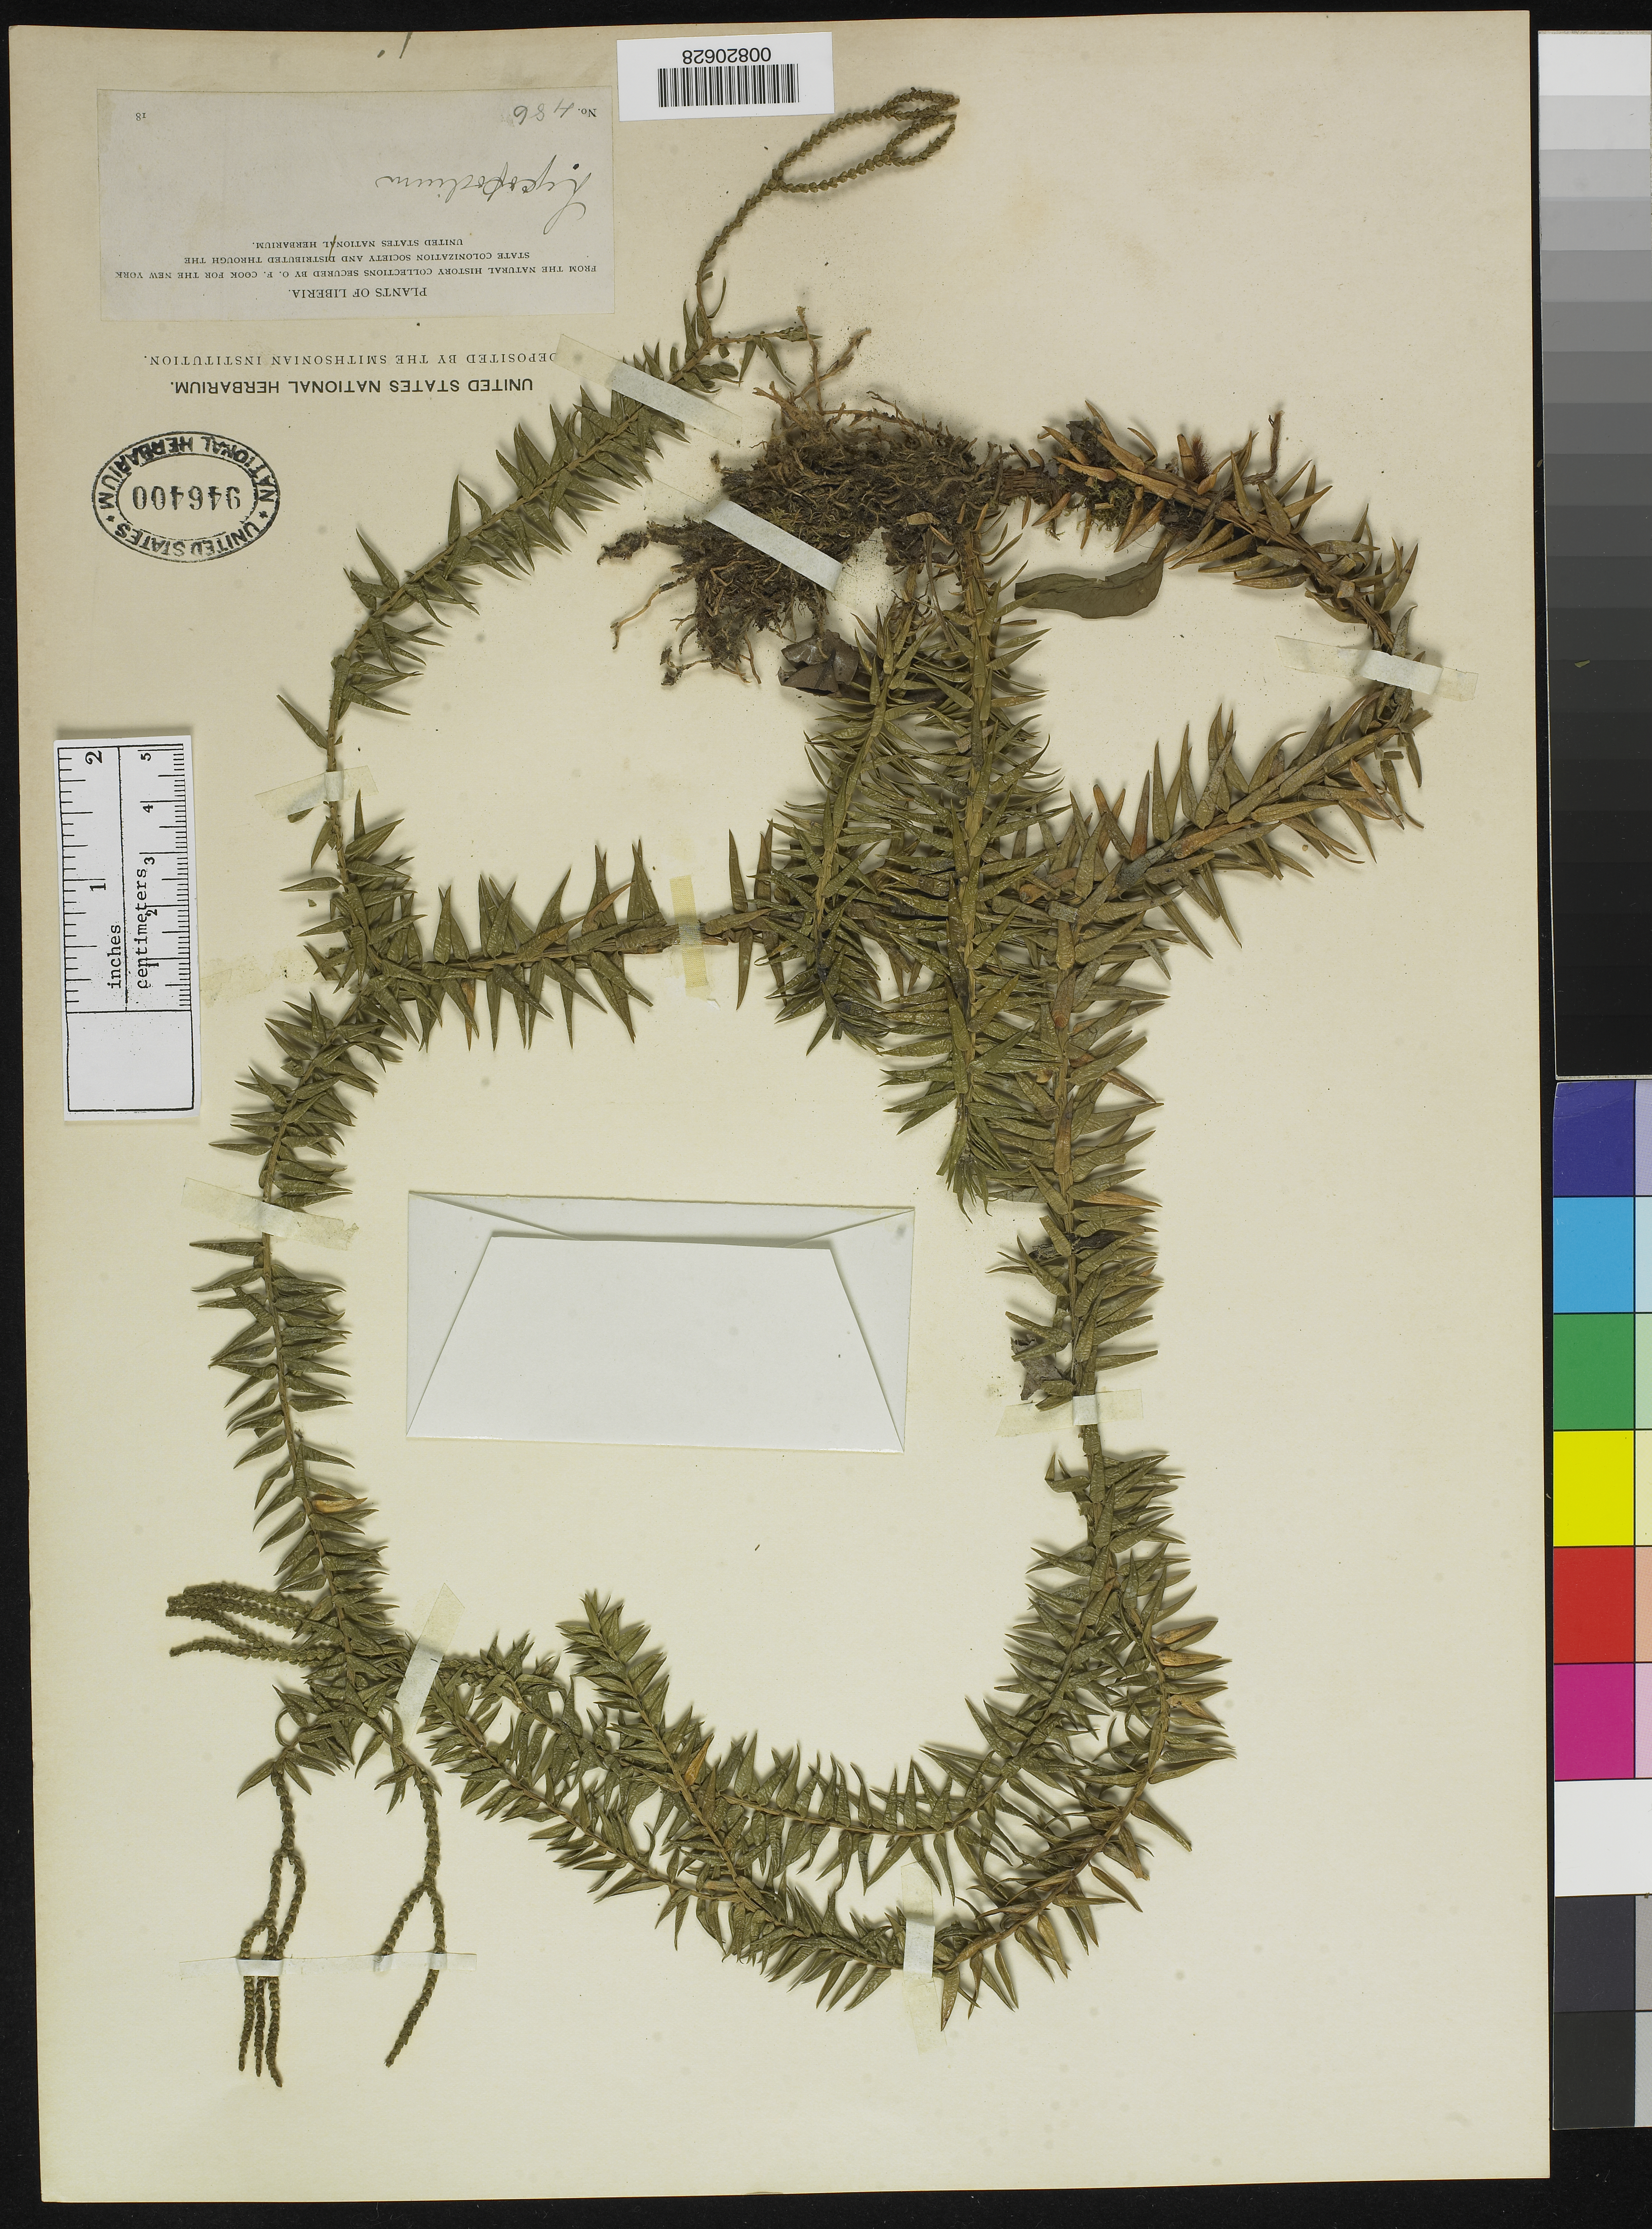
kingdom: Plantae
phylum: Tracheophyta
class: Lycopodiopsida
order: Lycopodiales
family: Lycopodiaceae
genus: Phlegmariurus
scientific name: Phlegmariurus warneckei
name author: (Nessel) A. R. Field & Bostock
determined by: Field, A. R.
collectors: O. F. Cook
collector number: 486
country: Liberia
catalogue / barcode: US 946400